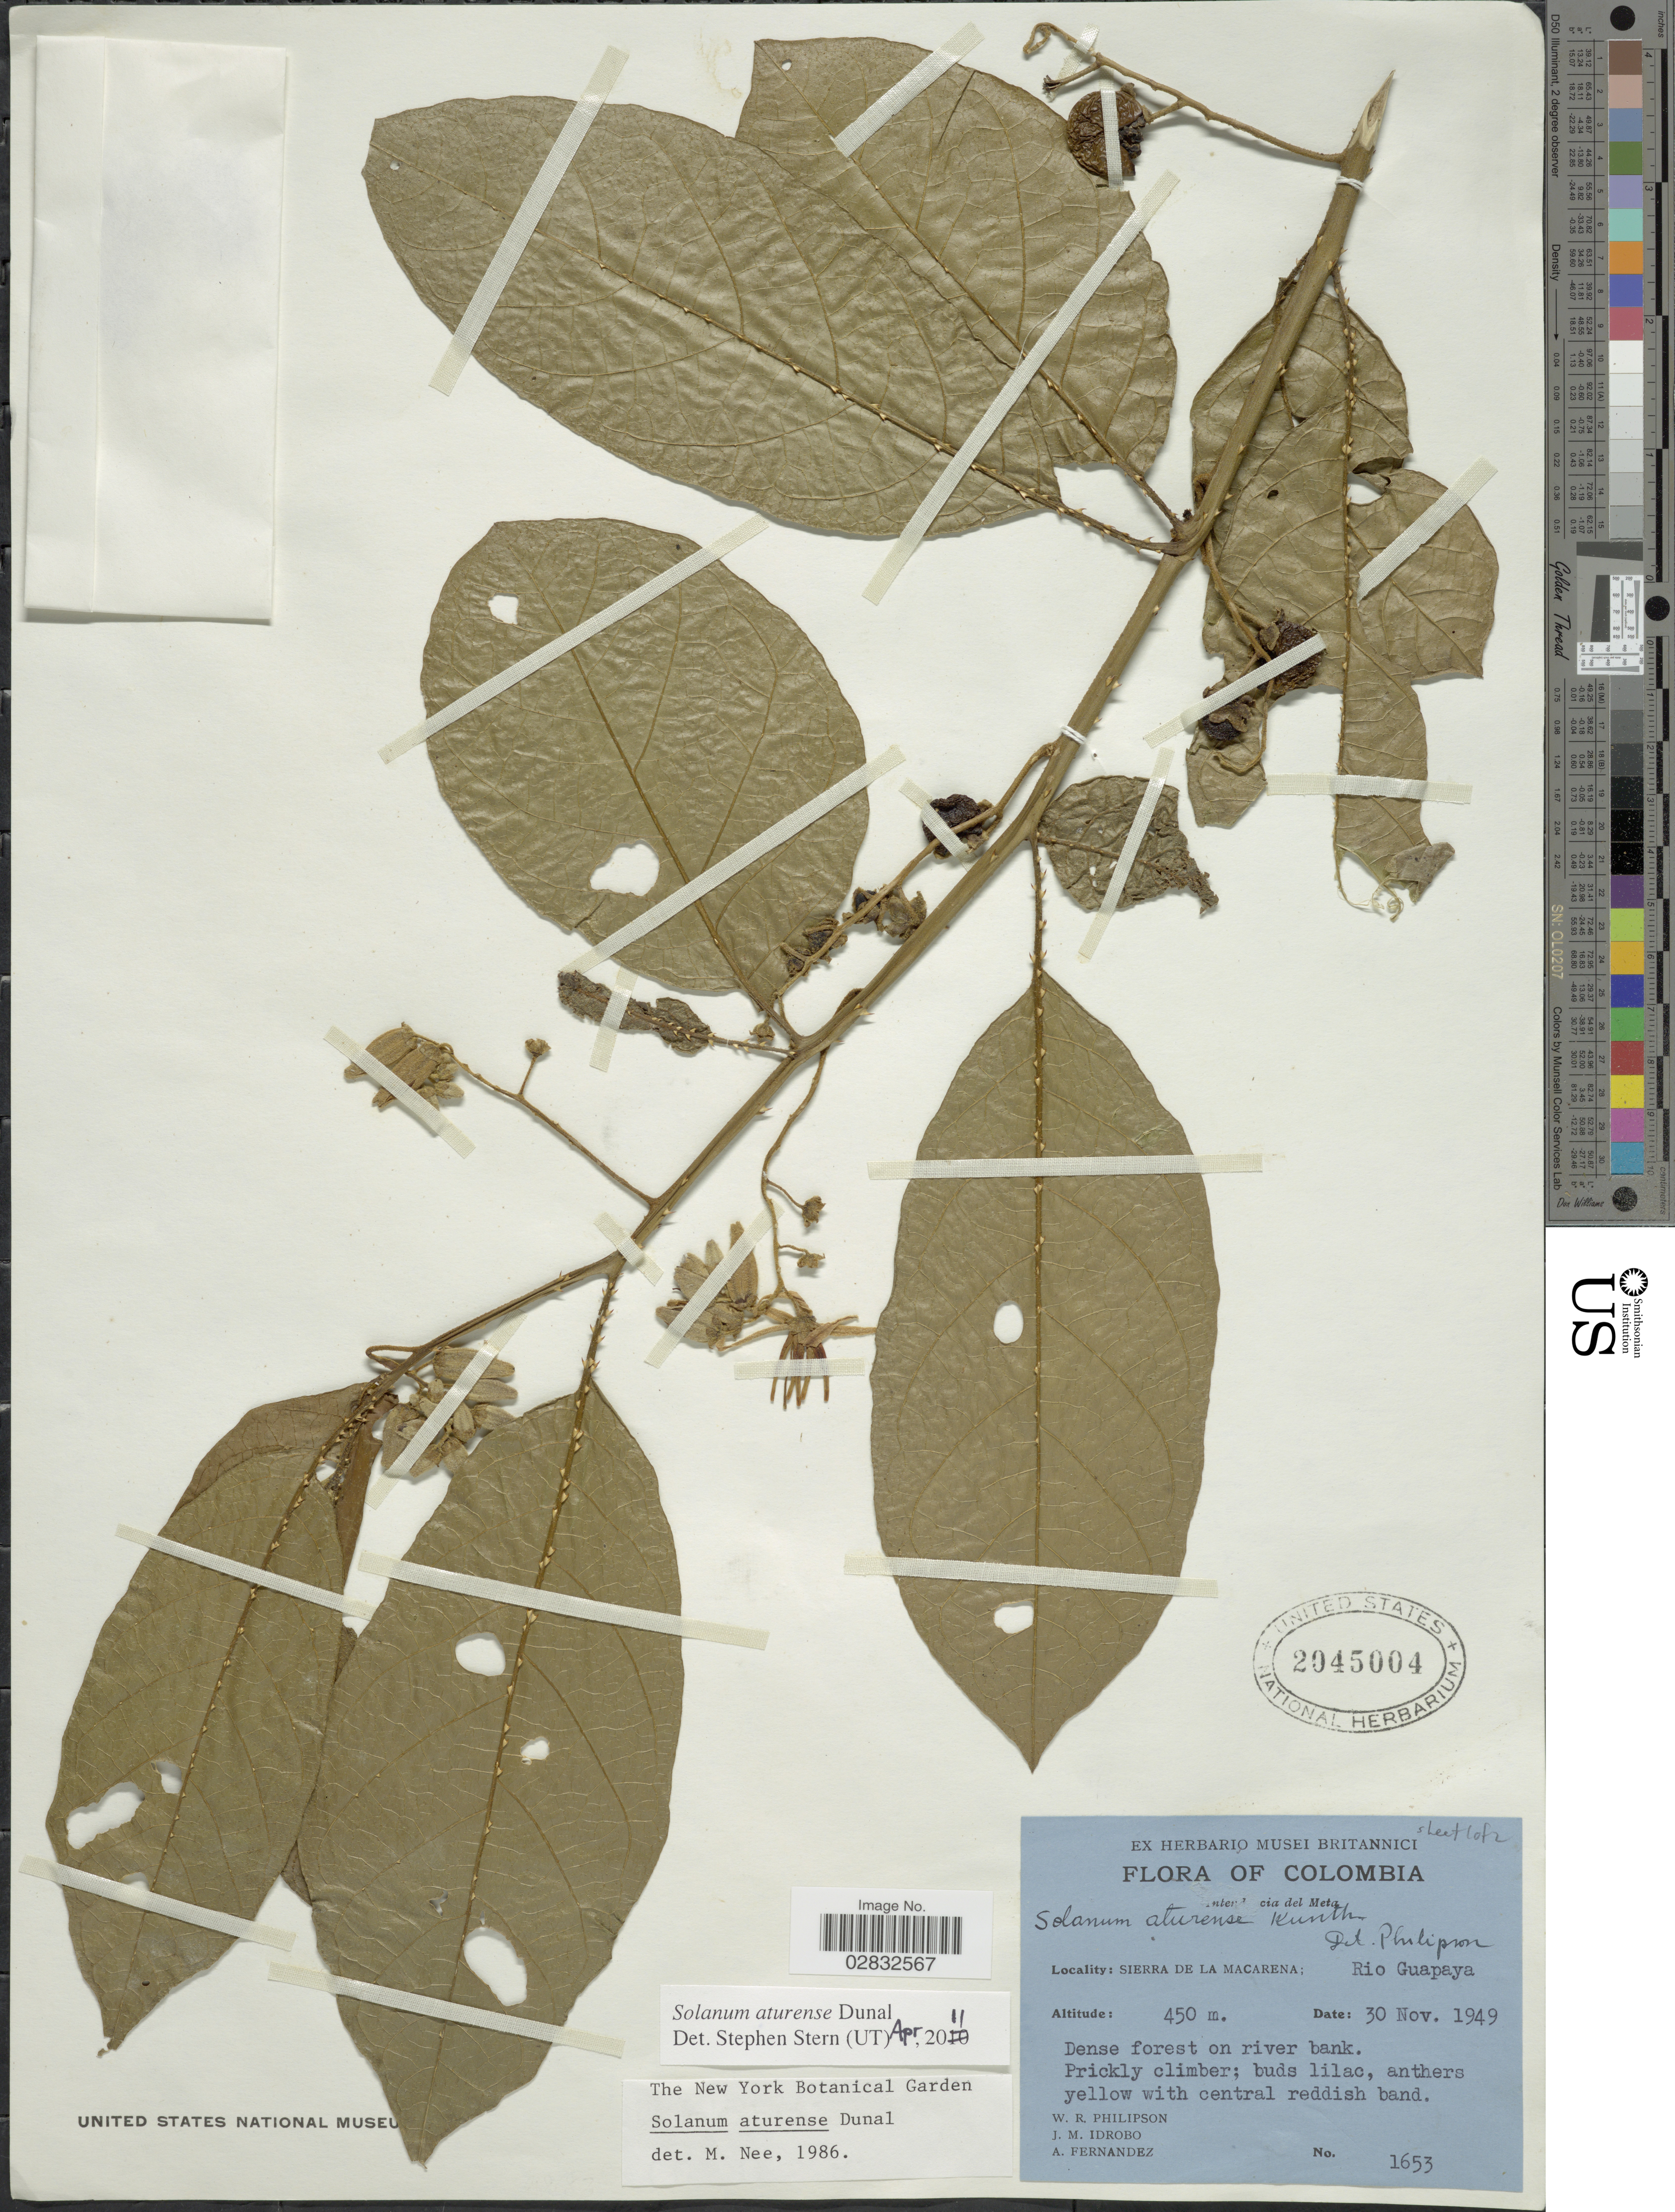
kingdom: Plantae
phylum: Tracheophyta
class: Magnoliopsida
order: Solanales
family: Solanaceae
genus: Solanum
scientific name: Solanum aturense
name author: Humb. & Bonpl. ex Dunal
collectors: W. R. Philipson, J. M. Idrobo & A. Fernández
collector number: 1653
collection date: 1949-11-30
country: Colombia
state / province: Meta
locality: Intendencia del Meta, Sierra de La Macarena; Rio Guapaya.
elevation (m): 450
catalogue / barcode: US 2045004